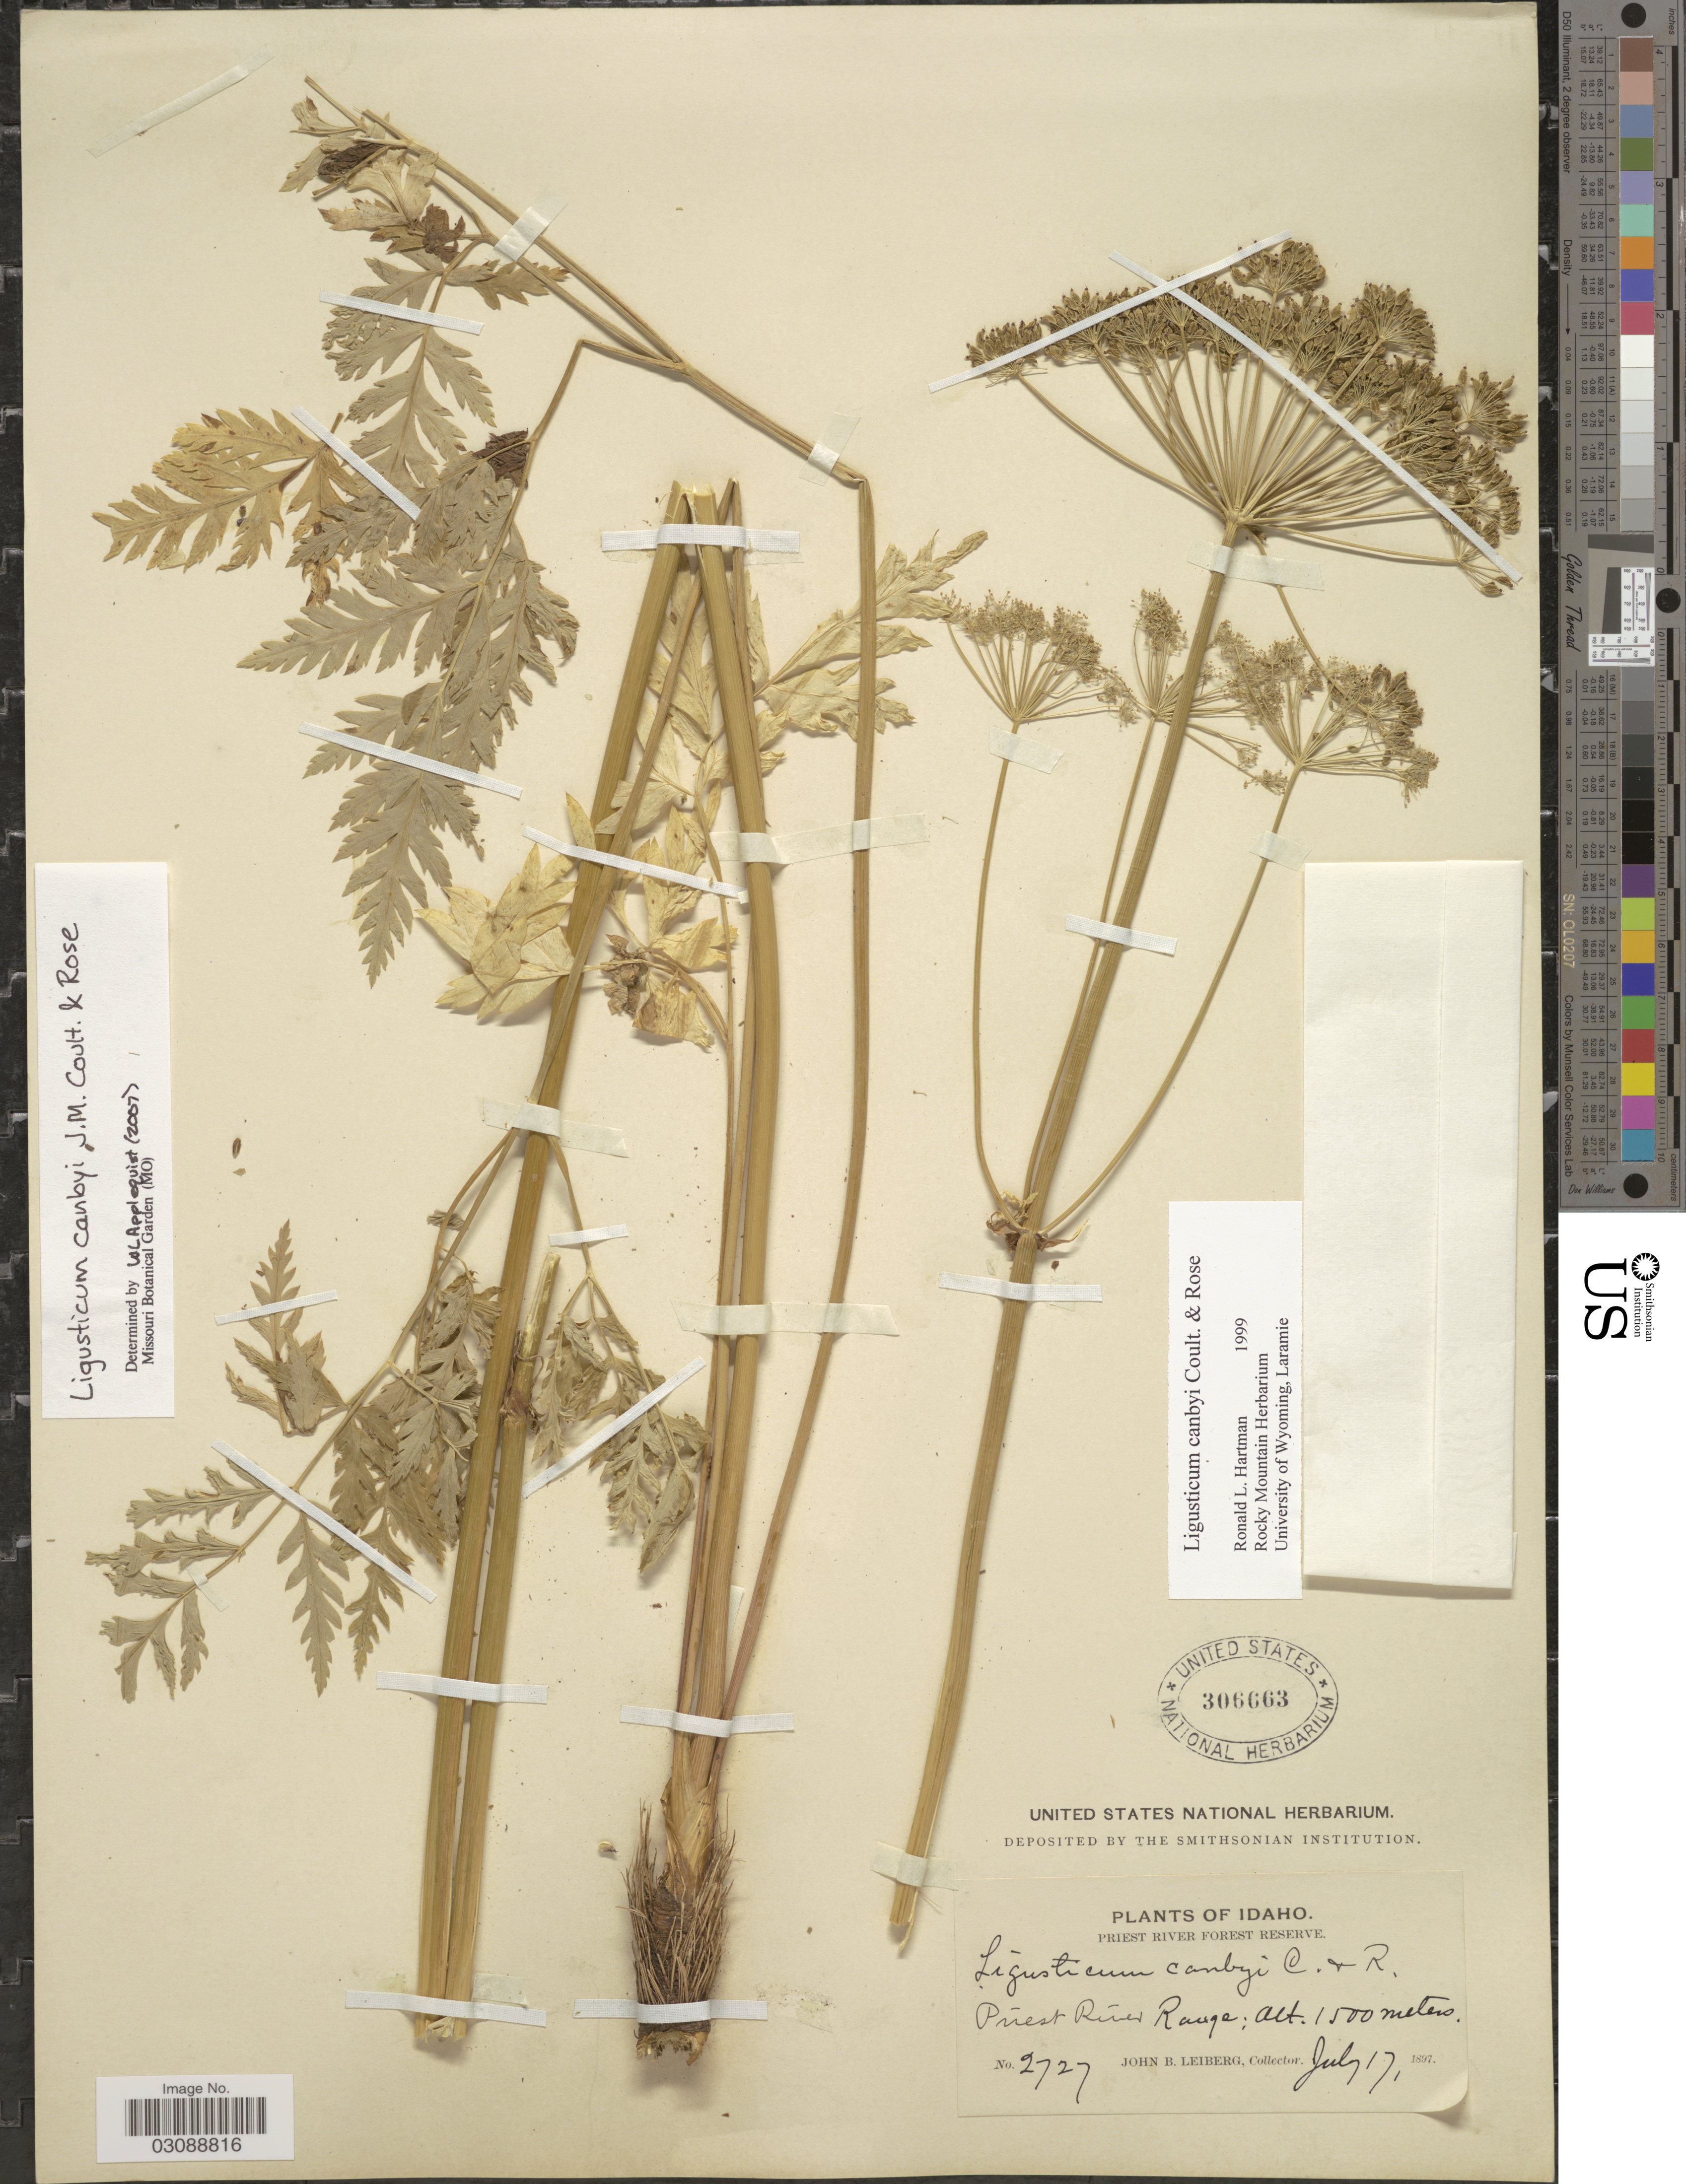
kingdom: Plantae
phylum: Tracheophyta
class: Magnoliopsida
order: Apiales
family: Apiaceae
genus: Ligusticum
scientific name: Ligusticum canbyi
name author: J.M. Coult. & Rose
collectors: J. B. Leiberg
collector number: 2727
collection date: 1897-07-17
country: United States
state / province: Idaho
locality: Priest River Range. Priest River Forest Reserve.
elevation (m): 1500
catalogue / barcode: US 306663